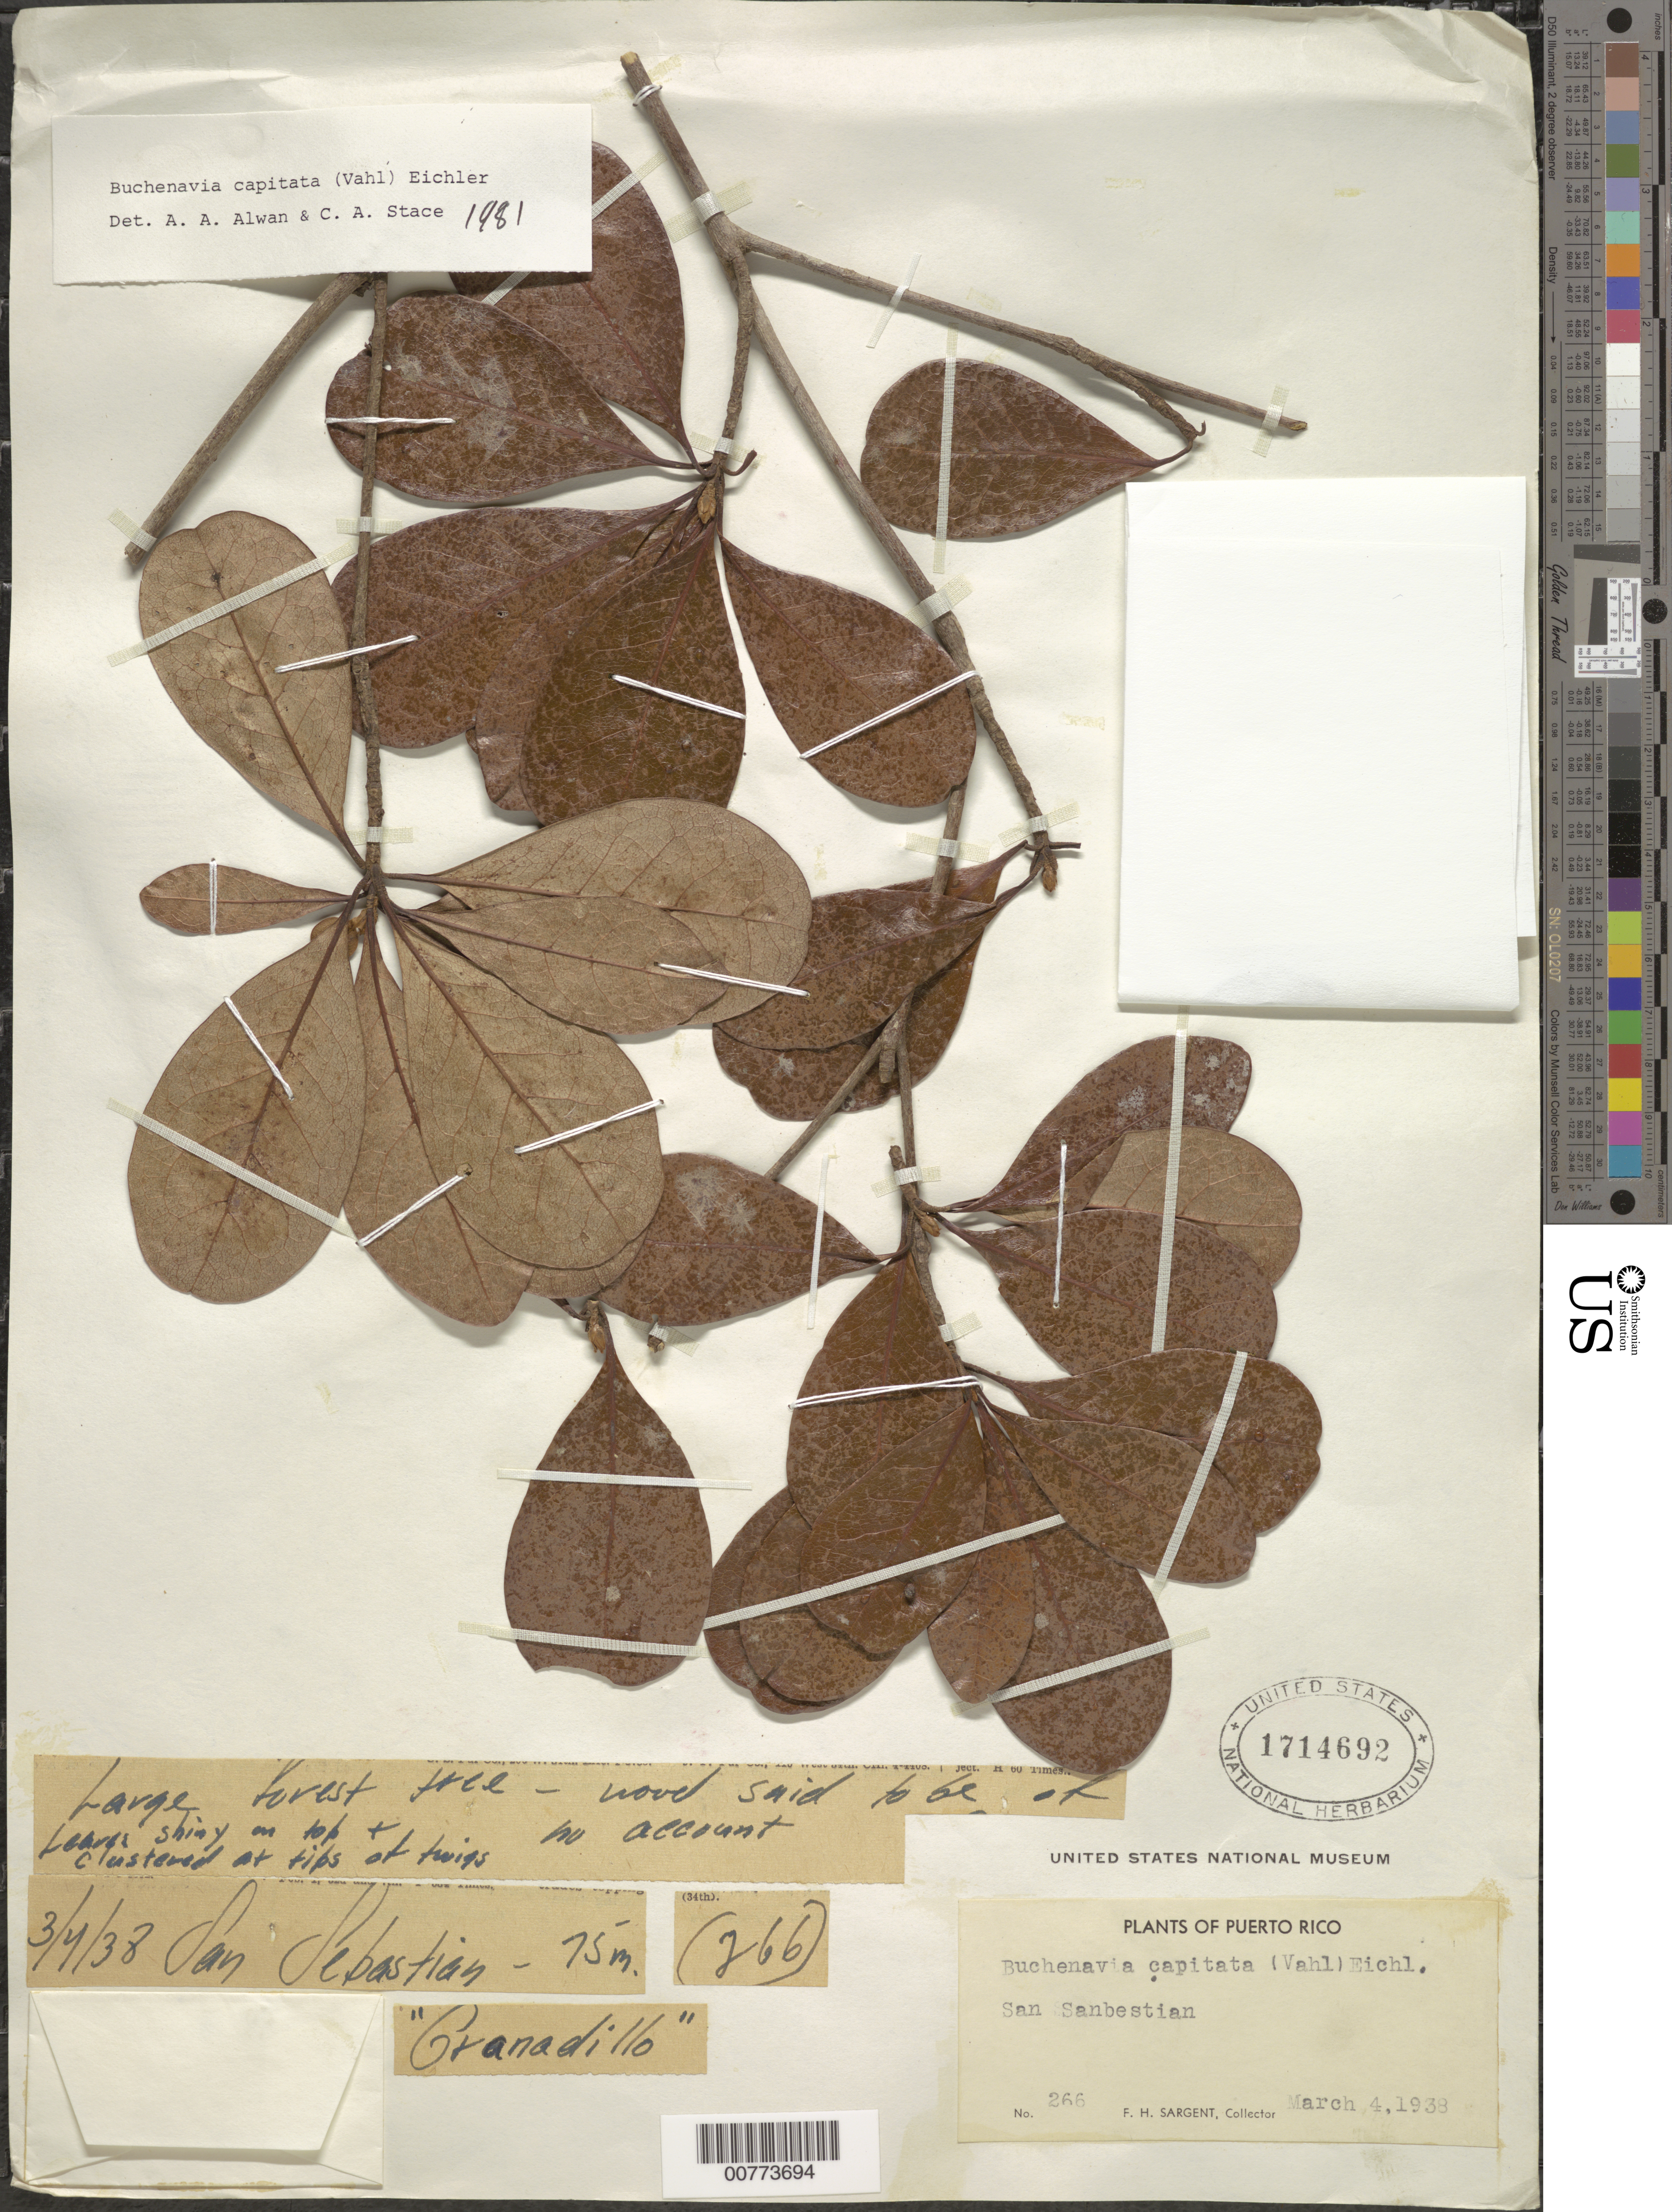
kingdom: Plantae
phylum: Tracheophyta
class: Magnoliopsida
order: Myrtales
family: Combretaceae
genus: Terminalia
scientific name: Terminalia tetraphylla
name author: (Aubl.) Gere & Boatwr.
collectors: F. H. Sargent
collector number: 266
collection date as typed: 04 Mar 1938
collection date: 1938-03-04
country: Puerto Rico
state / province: San Sebastián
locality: San Sebastian.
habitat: Large forest.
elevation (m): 75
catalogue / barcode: US 1714692